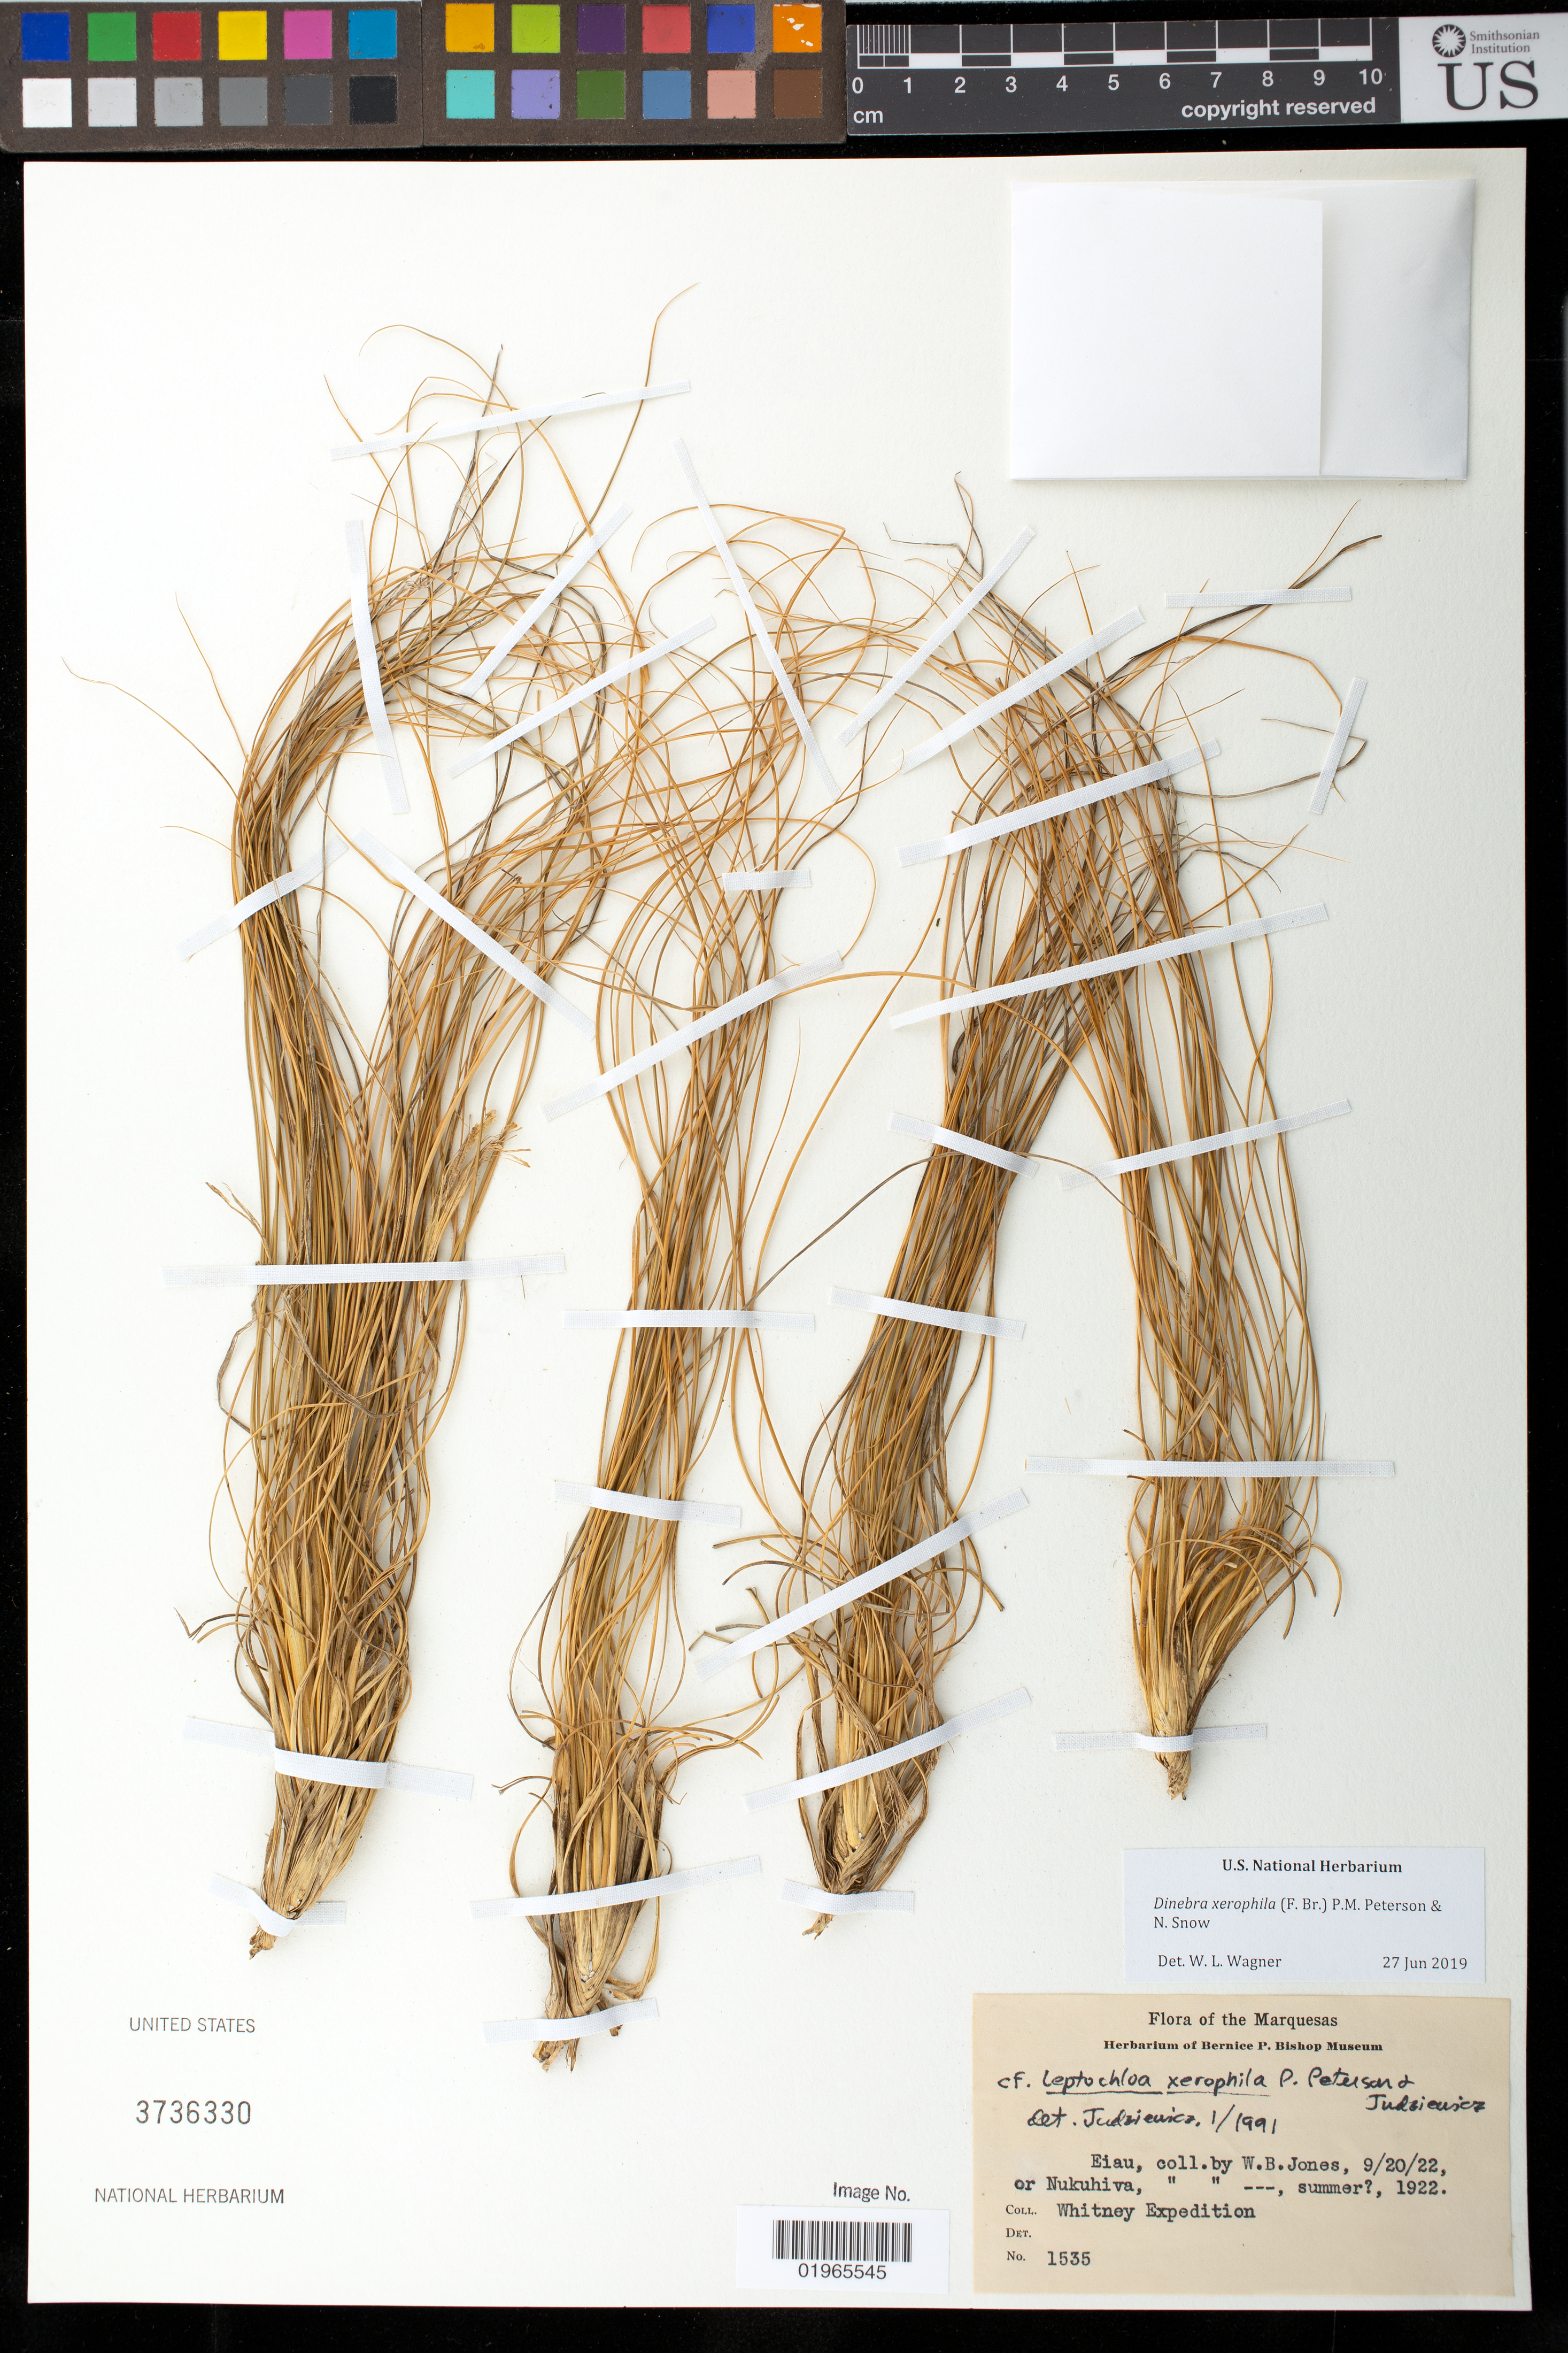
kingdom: Plantae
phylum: Tracheophyta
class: Liliopsida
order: Poales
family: Poaceae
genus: Dinebra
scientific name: Dinebra xerophila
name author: (P.M. Peterson & Judz.) P.M. Peterson & N. Snow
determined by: Wagner, W. L., (BOT), Smithsonian Institution - National Museum of Natural History (UNITED STATES)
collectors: E. Quayle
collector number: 1535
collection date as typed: Sept. 7, 1922?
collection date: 1922-09-07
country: French Polynesia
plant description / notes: "Eiau, coll. by W.B. Jones, 9/20/22, OR Nuku Hiva, coll. by ---, summer?, 1922. Whitney Exped."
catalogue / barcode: US 3736330